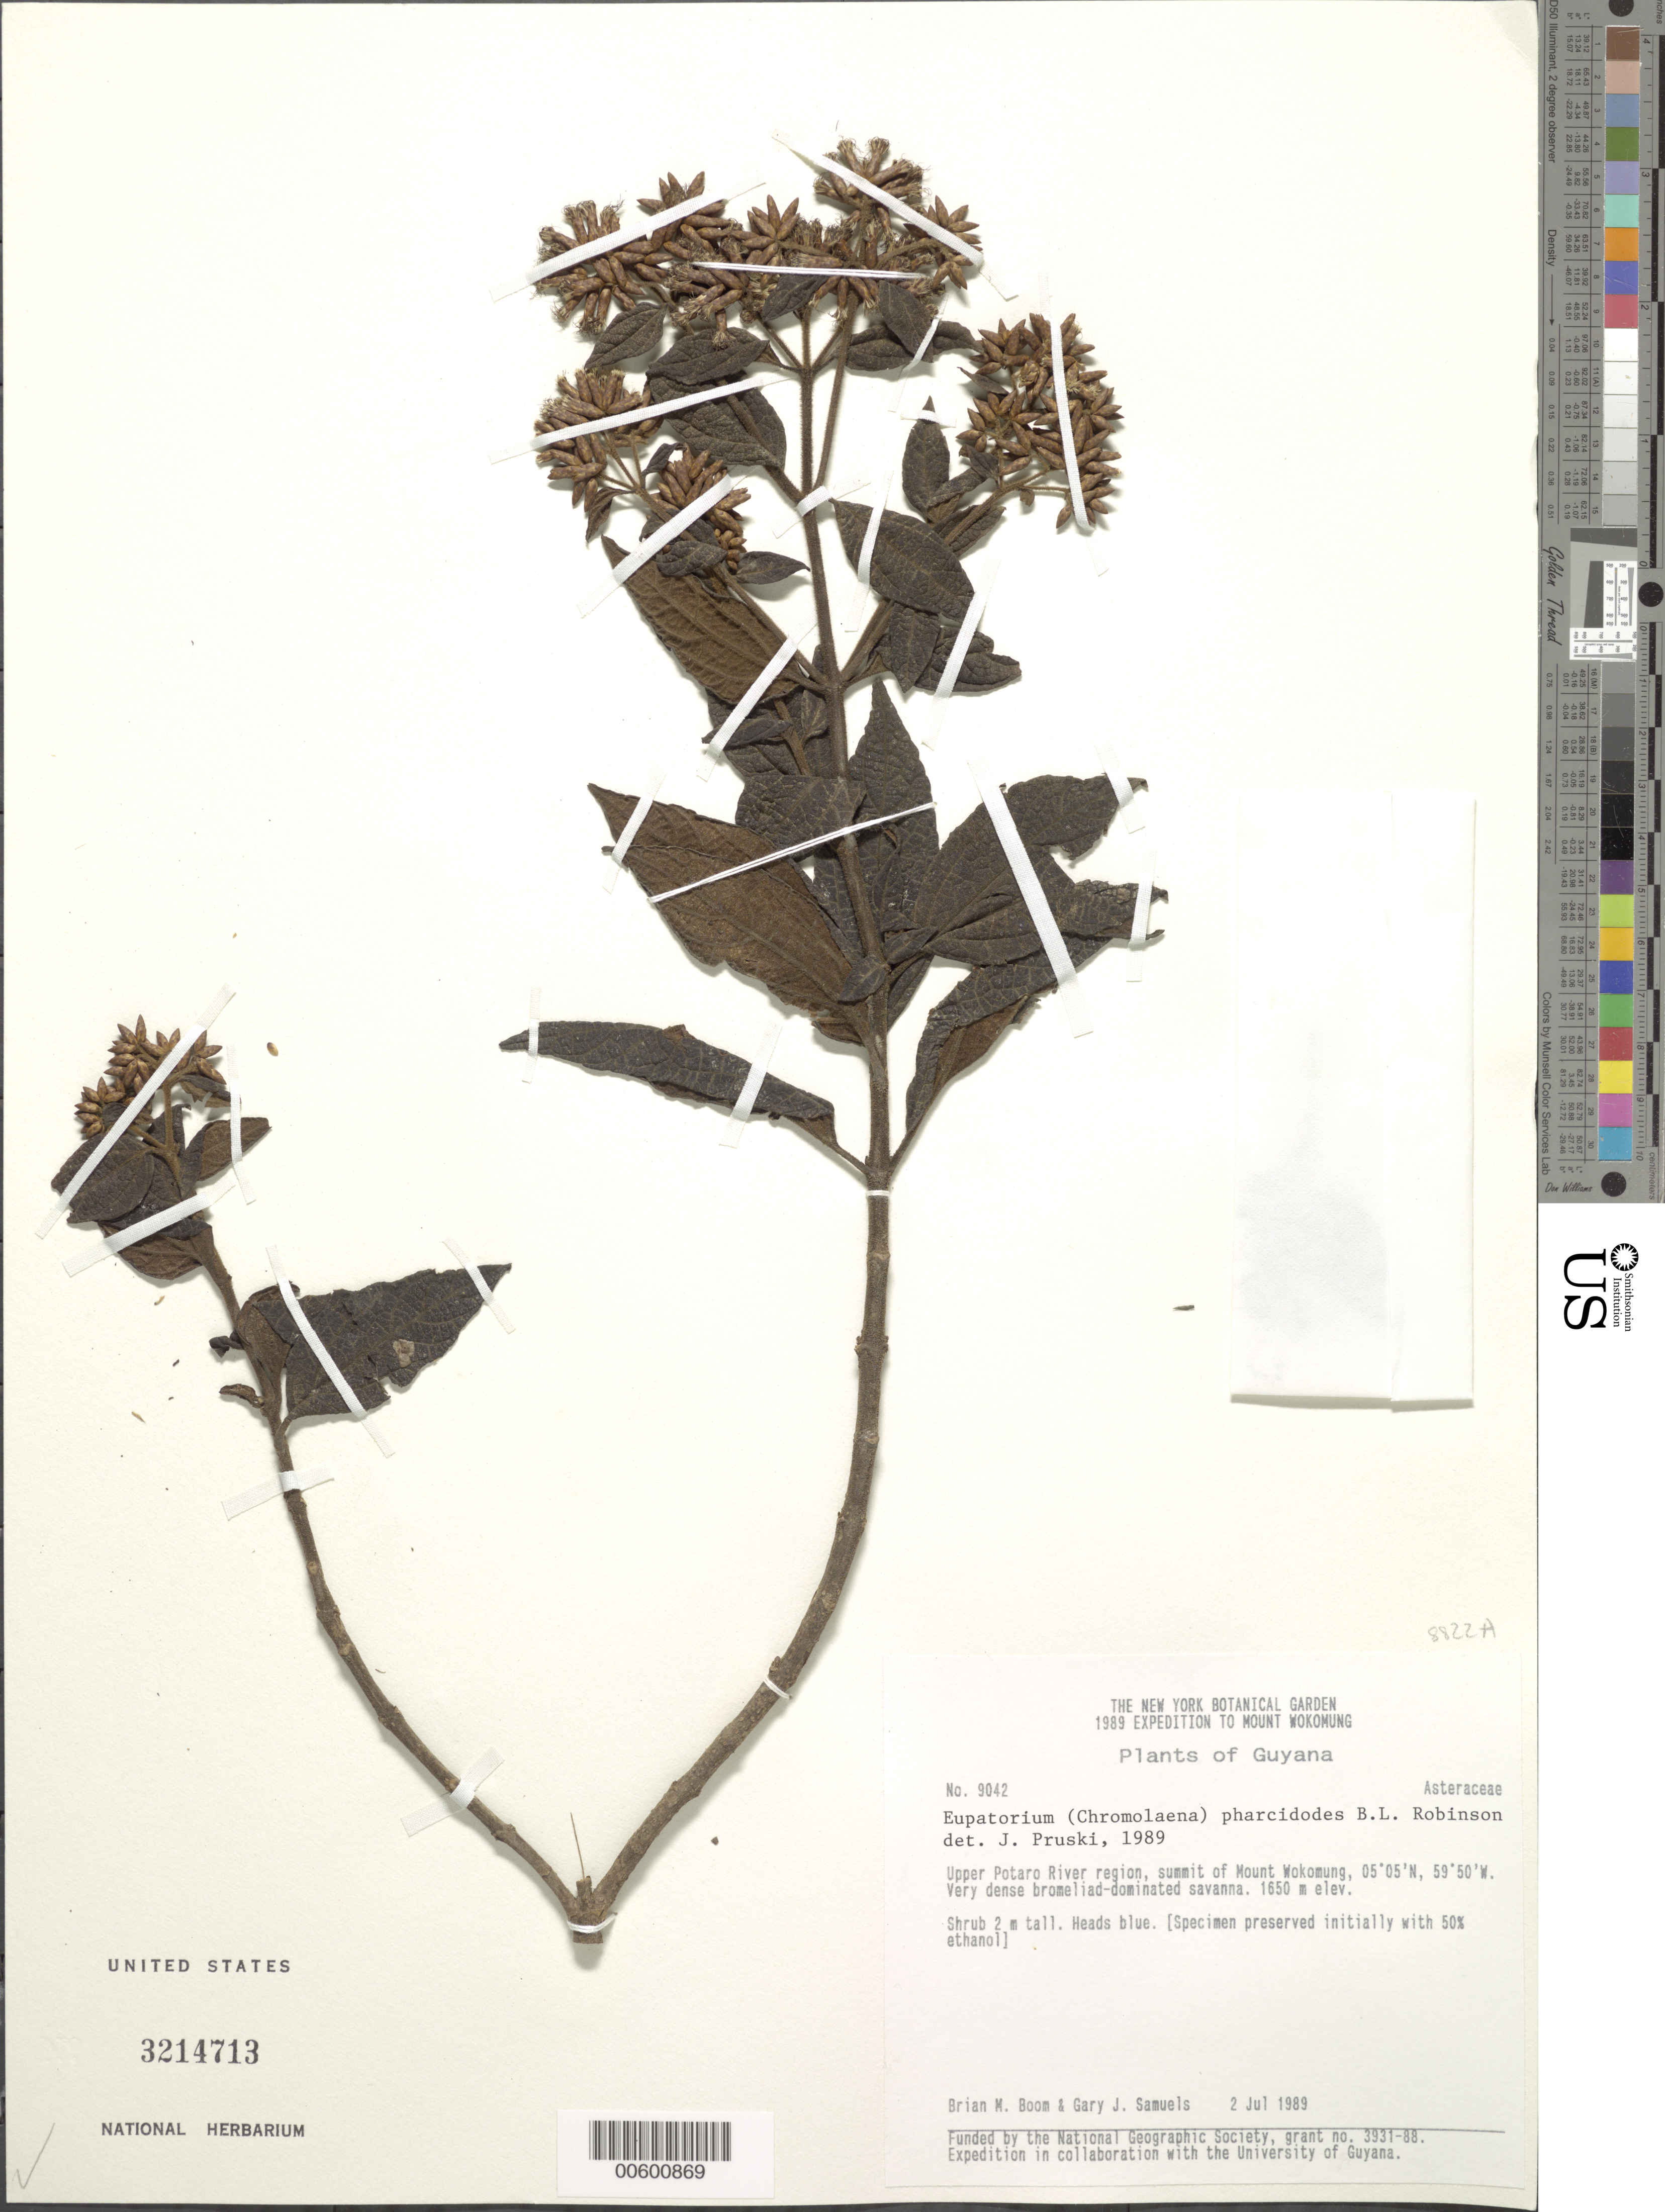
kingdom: Plantae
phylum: Tracheophyta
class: Magnoliopsida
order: Asterales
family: Asteraceae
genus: Chromolaena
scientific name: Chromolaena pharcidodes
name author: (B.L. Rob.) R.M. King & H. Rob.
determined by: Pruski, J. F.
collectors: B. M. Boom & G. Samuels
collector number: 9042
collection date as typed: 2-Jul-89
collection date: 1989-07-02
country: Guyana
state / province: Potaro-Siparuni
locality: Mt. Wokomung, summit, upper Potaro R.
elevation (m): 1650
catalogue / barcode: US 3214713